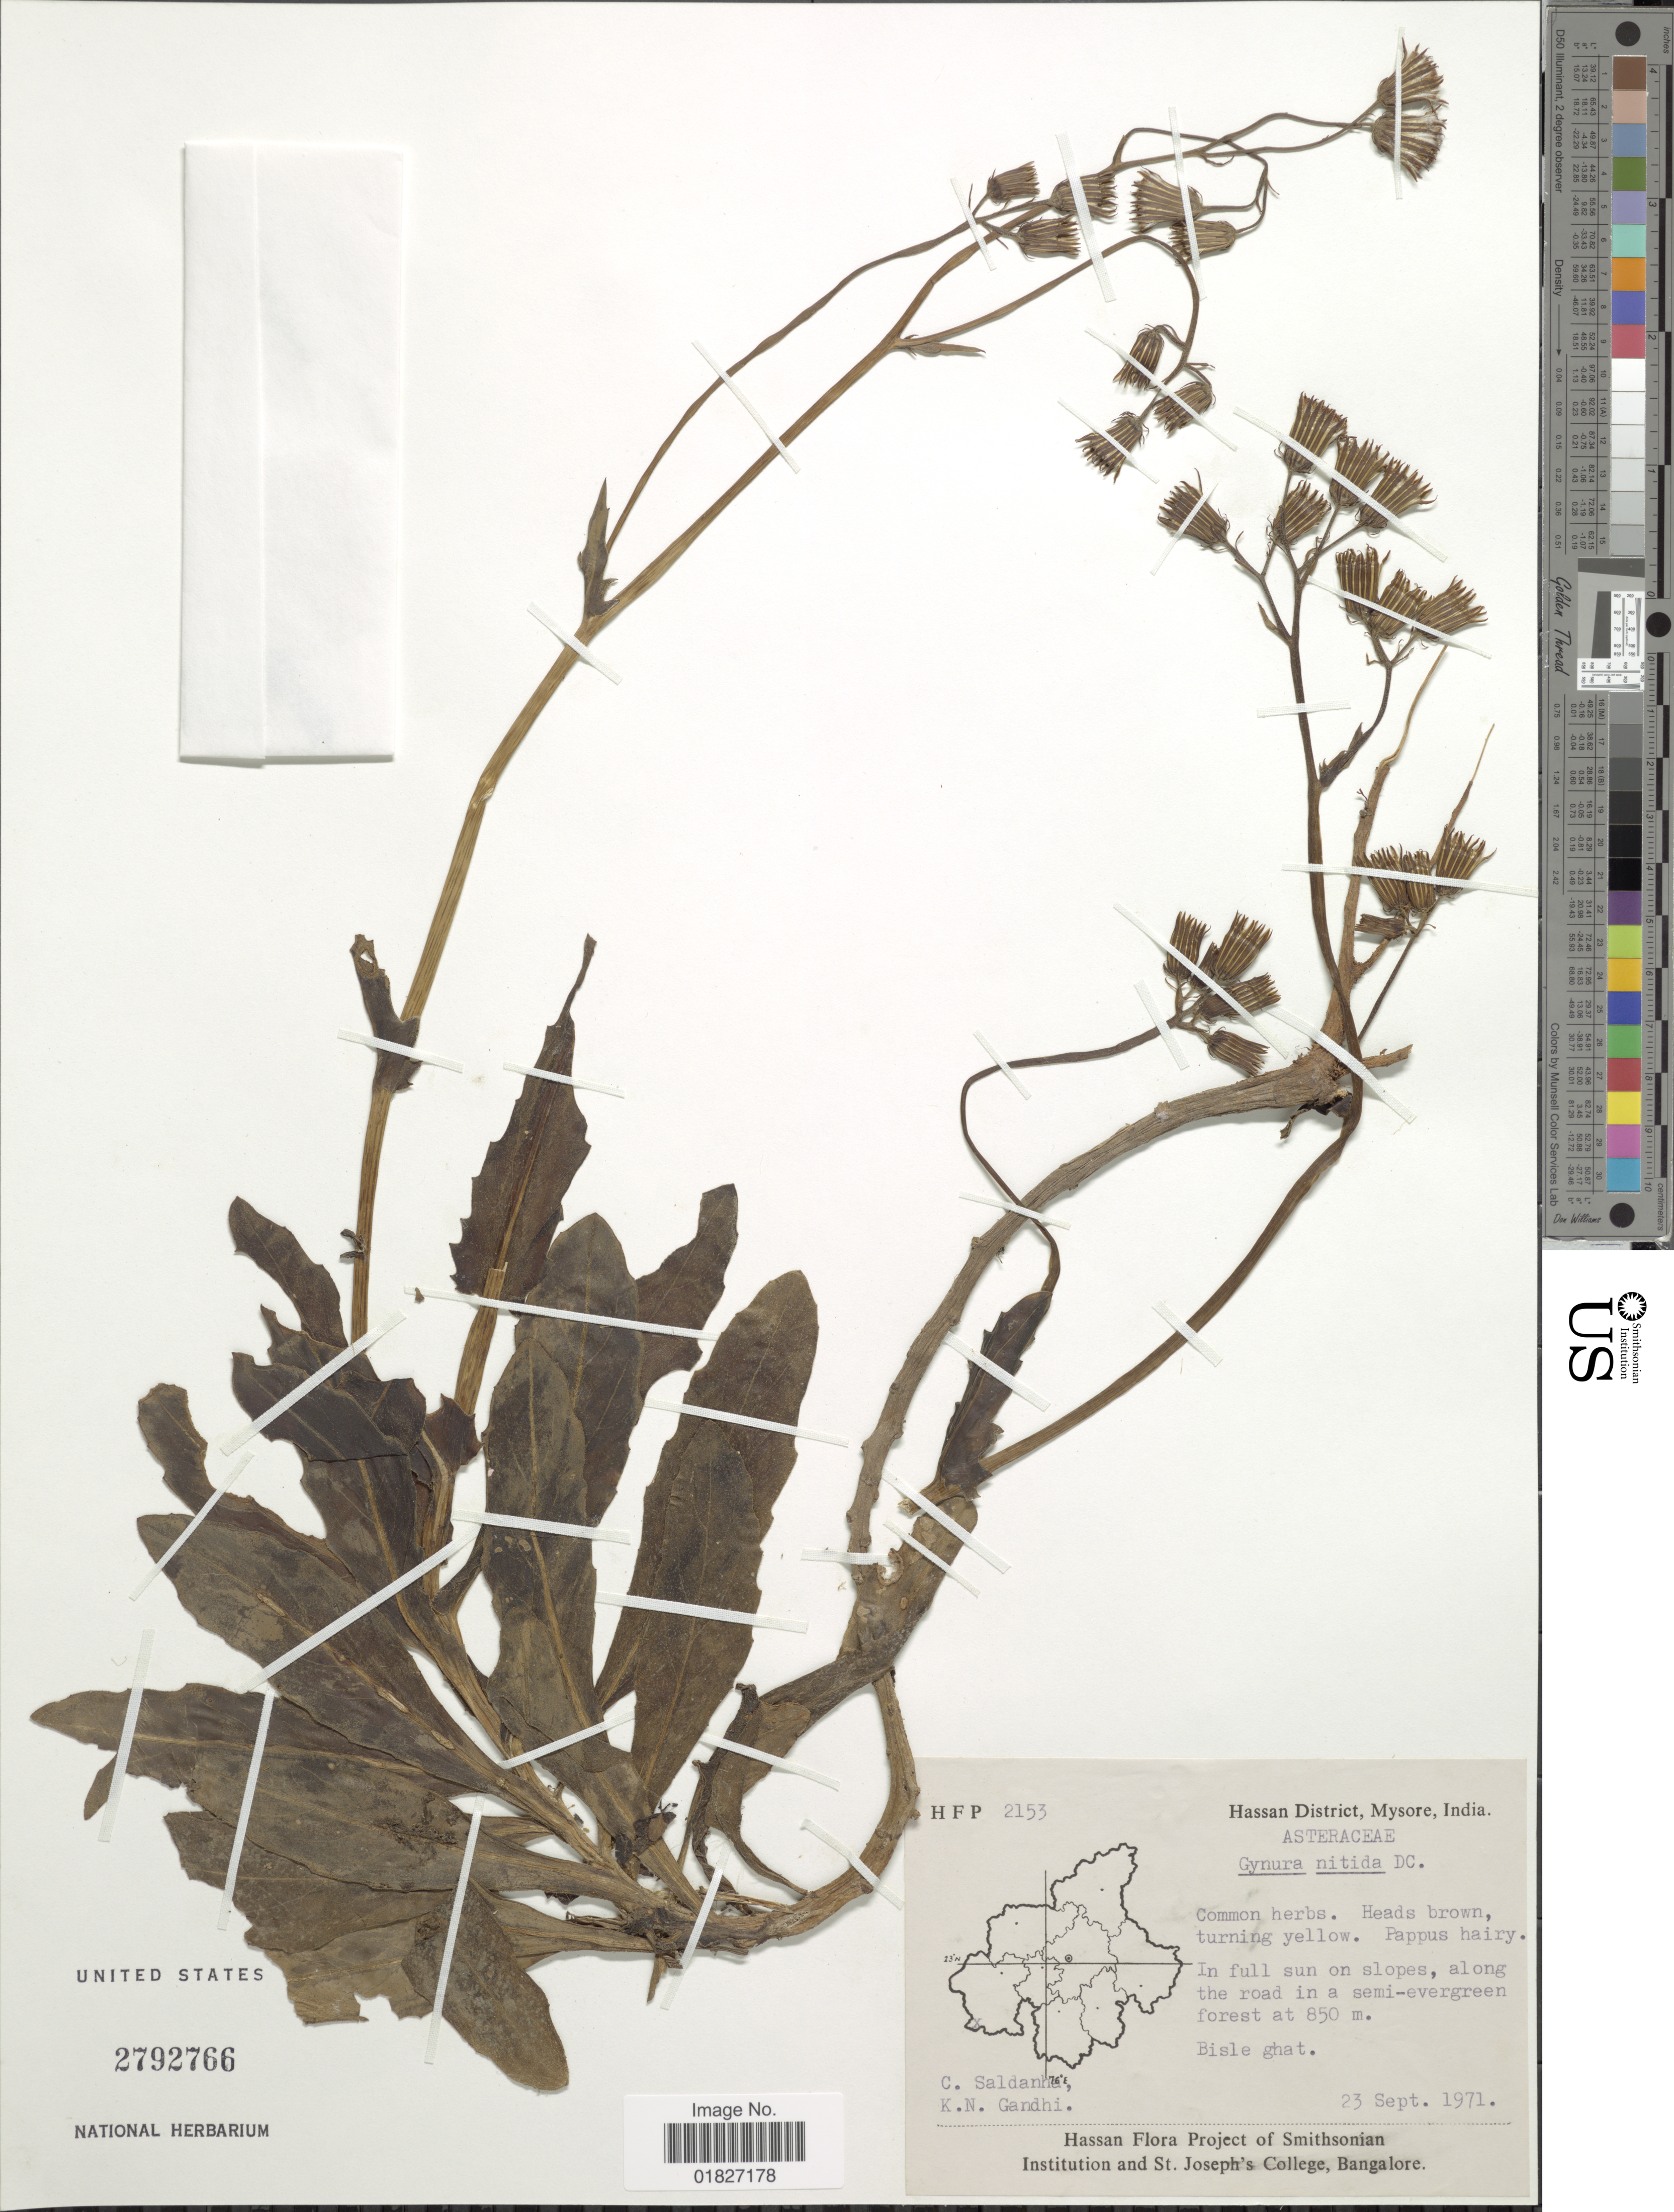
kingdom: Plantae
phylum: Tracheophyta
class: Magnoliopsida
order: Asterales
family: Asteraceae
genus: Gynura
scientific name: Gynura nitida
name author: DC.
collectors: C. Saldanha & K. N. Gandhi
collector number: HFP2153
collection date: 1971-09-23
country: India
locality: Hassan District, Mysore, Bisle ghat.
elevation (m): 850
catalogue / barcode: US 2792766